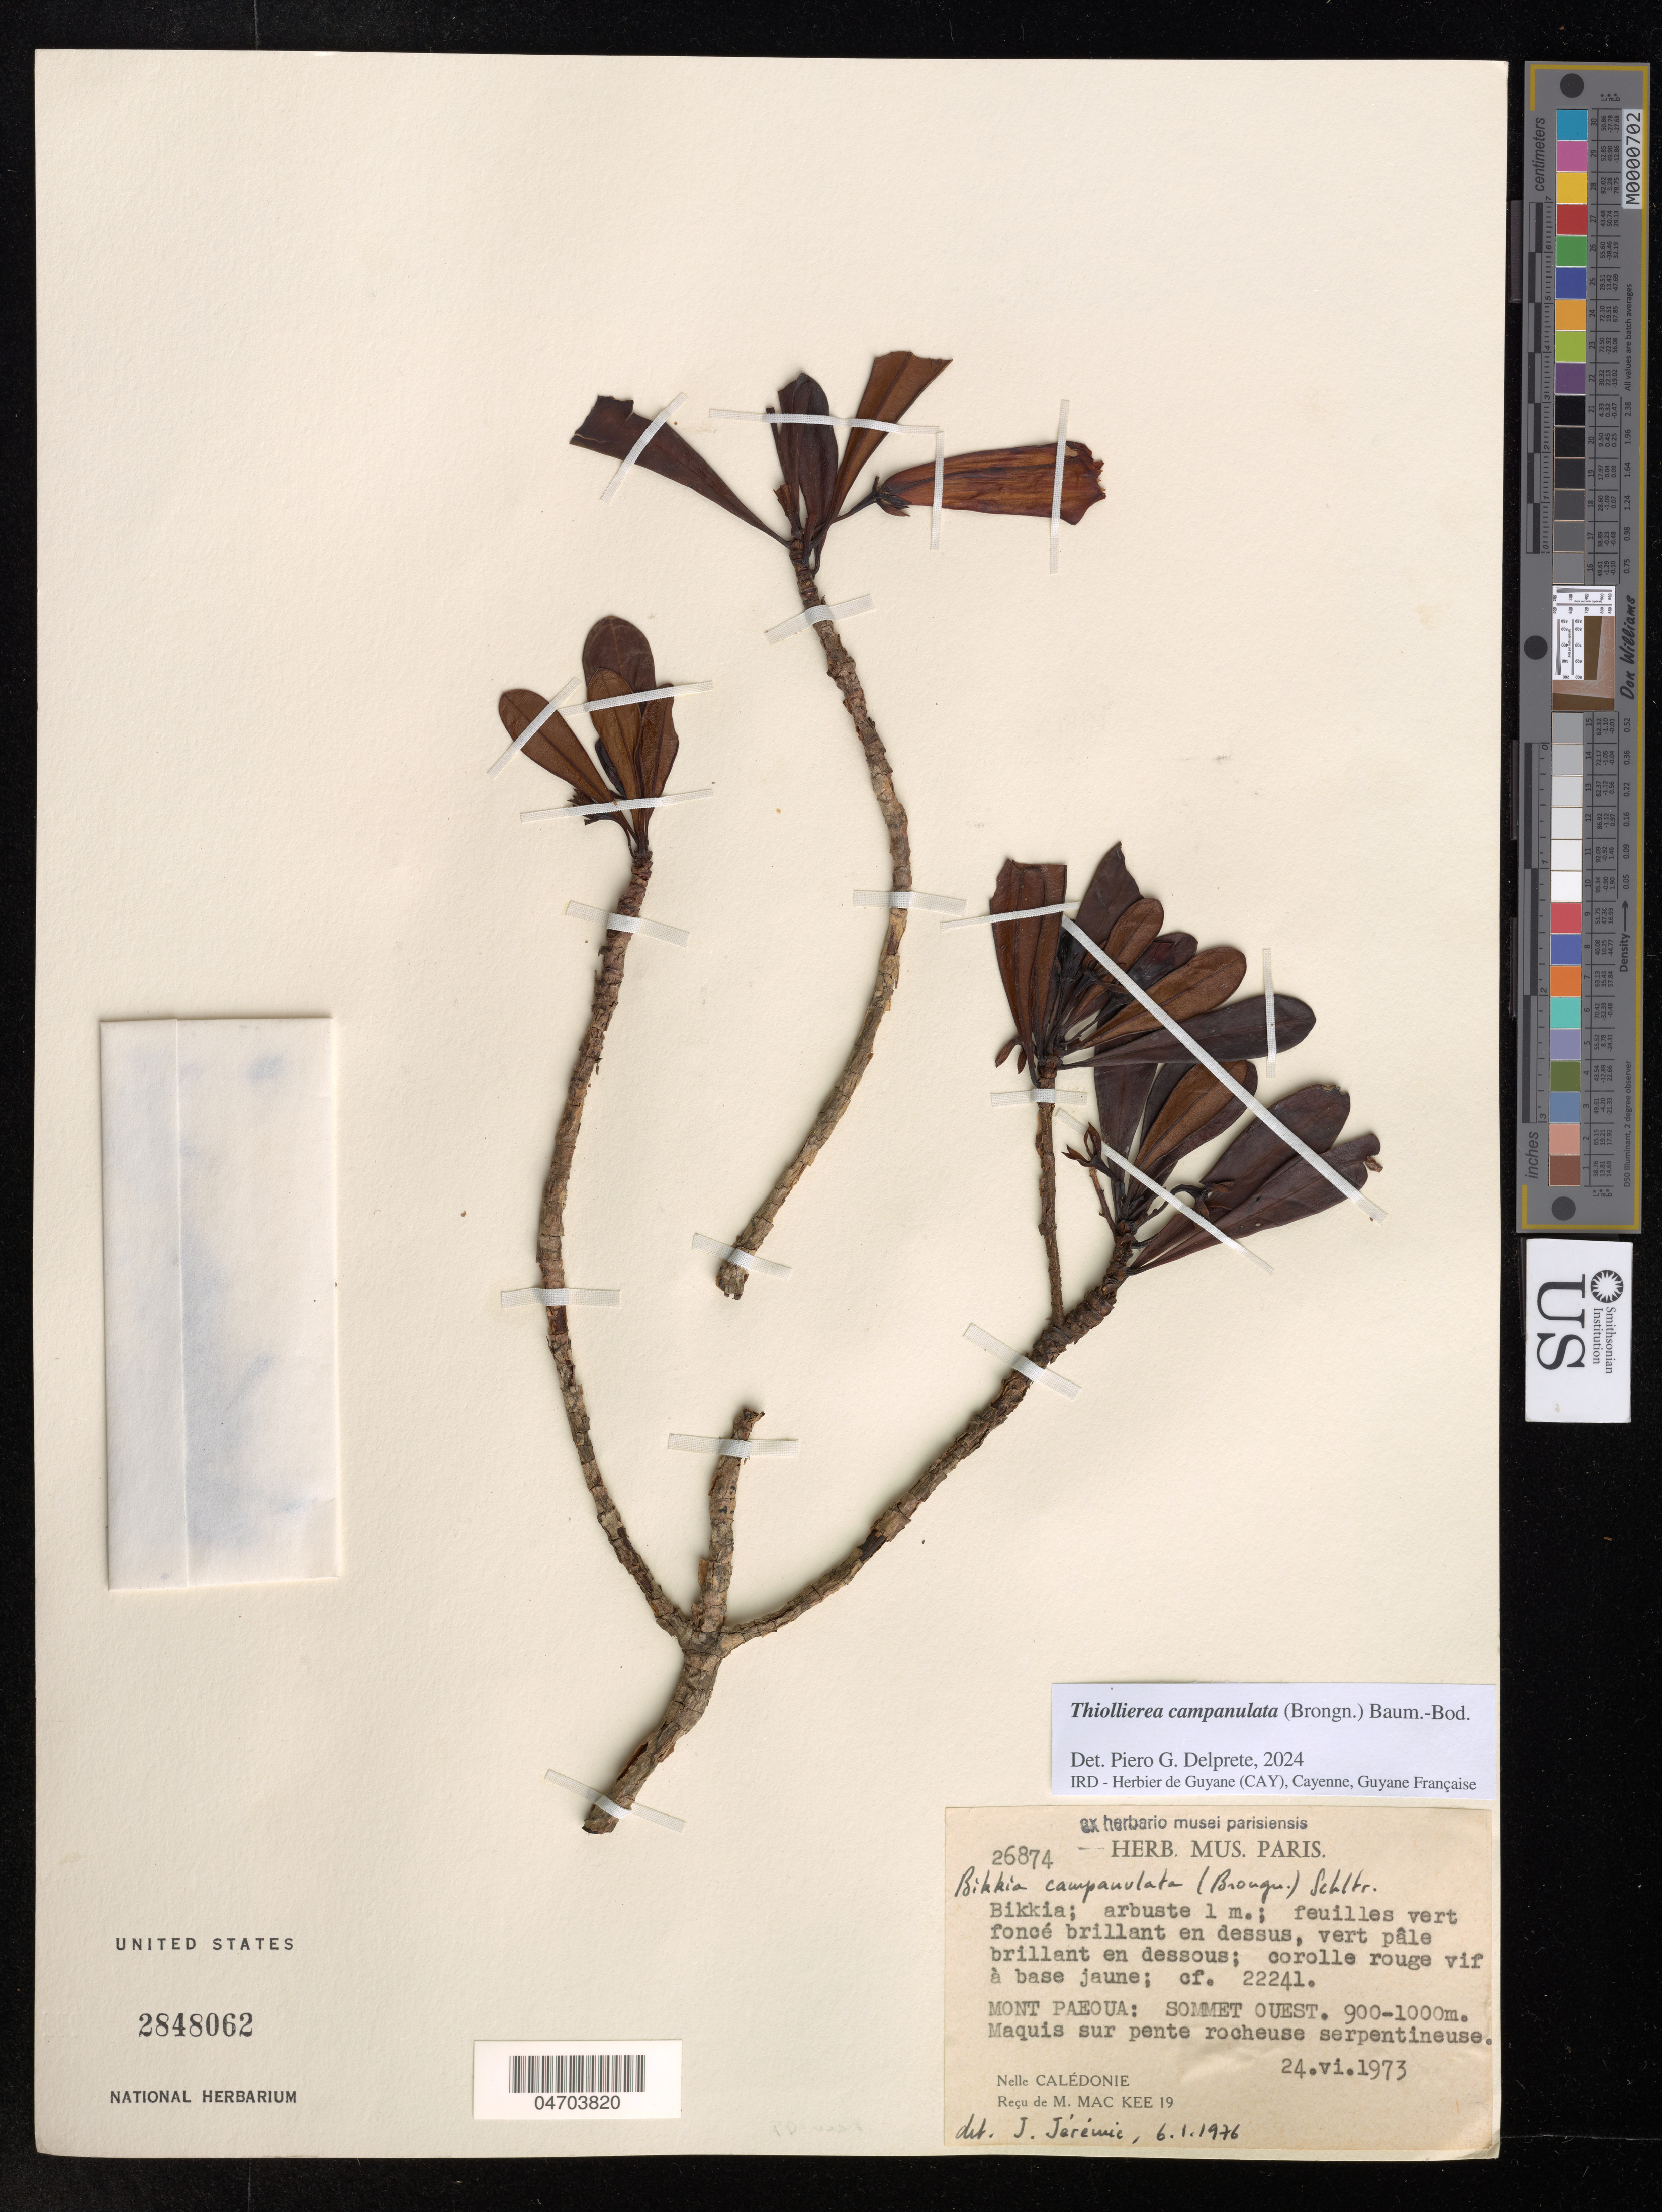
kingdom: Plantae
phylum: Tracheophyta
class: Magnoliopsida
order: Gentianales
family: Rubiaceae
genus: Thiollierea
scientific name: Thiollierea campanulata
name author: (Brongn.) Baum.-Bod.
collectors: ex herb. Musei Parisiensis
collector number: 26874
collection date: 1973-06-24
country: New Caledonia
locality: Mont Paeoua: Sommet Ouest.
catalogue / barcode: US 2848062